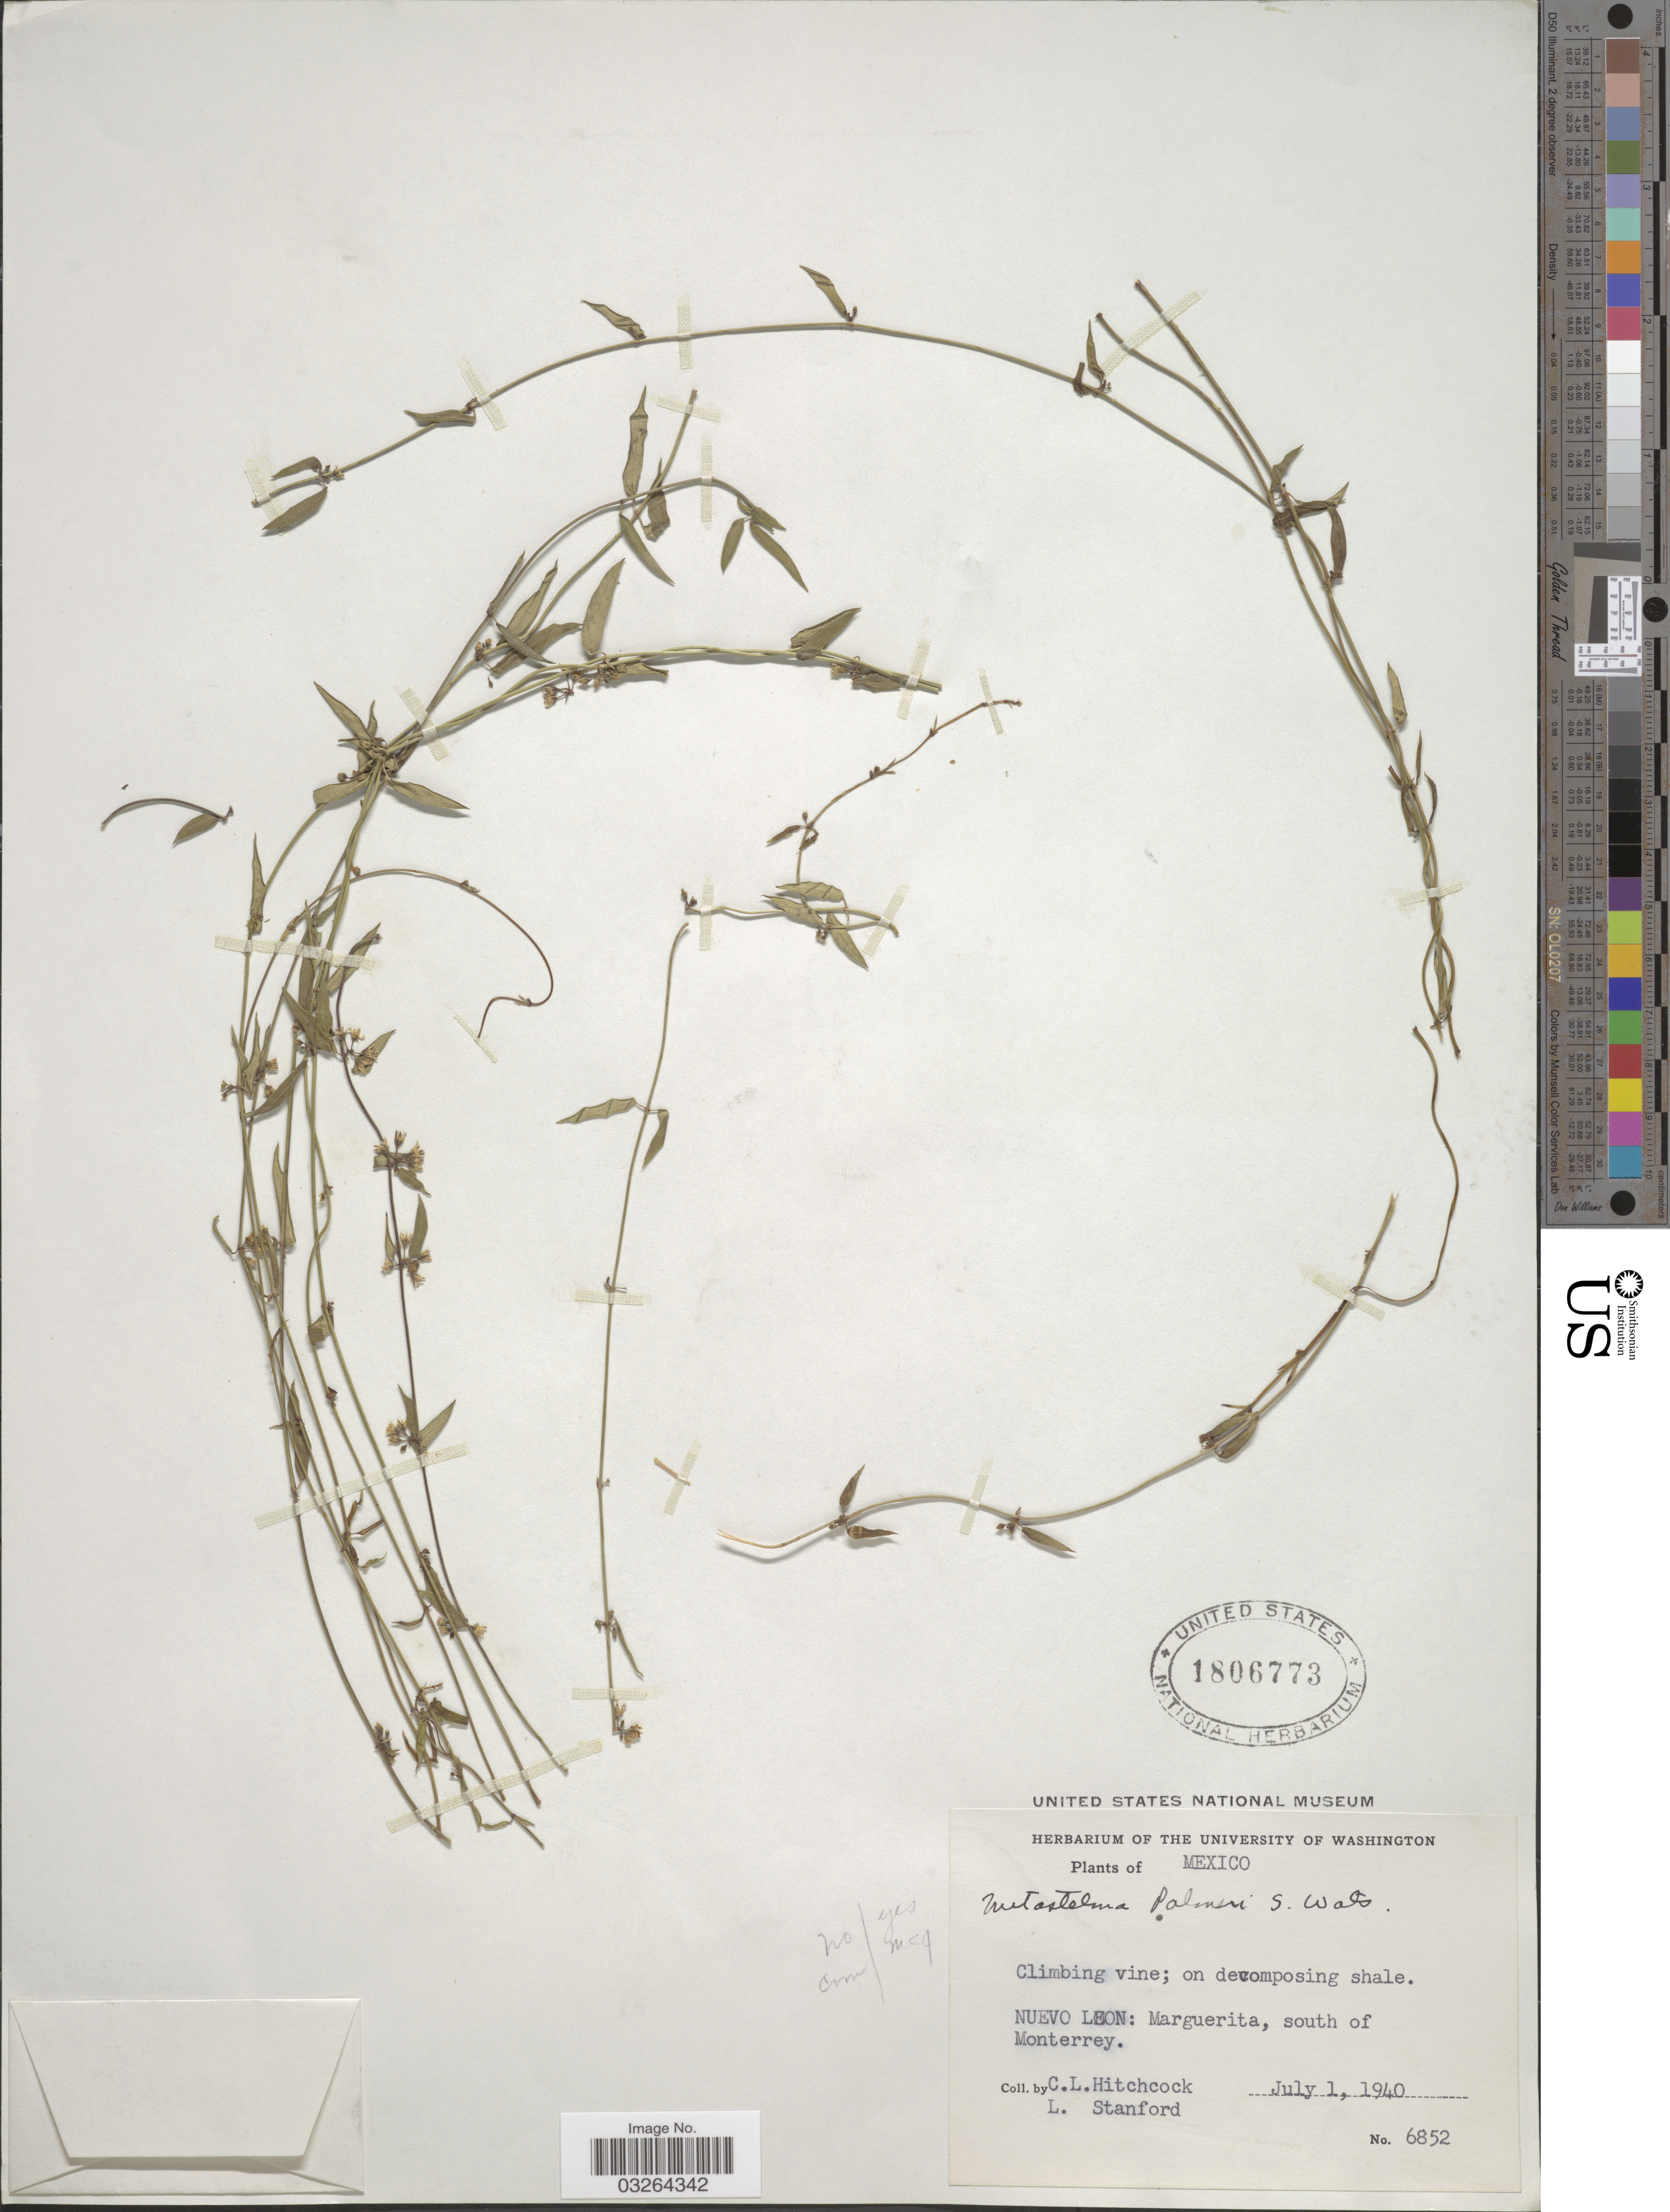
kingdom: Plantae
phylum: Tracheophyta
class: Magnoliopsida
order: Gentianales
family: Apocynaceae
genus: Cynanchum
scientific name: Cynanchum watsonianum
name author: Woodson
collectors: C. L. Hitchcock & L. R. Stanford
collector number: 6852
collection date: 1940-07-01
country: Mexico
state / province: Nuevo León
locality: Marguerita, south of Monterrey.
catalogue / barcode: US 1806773